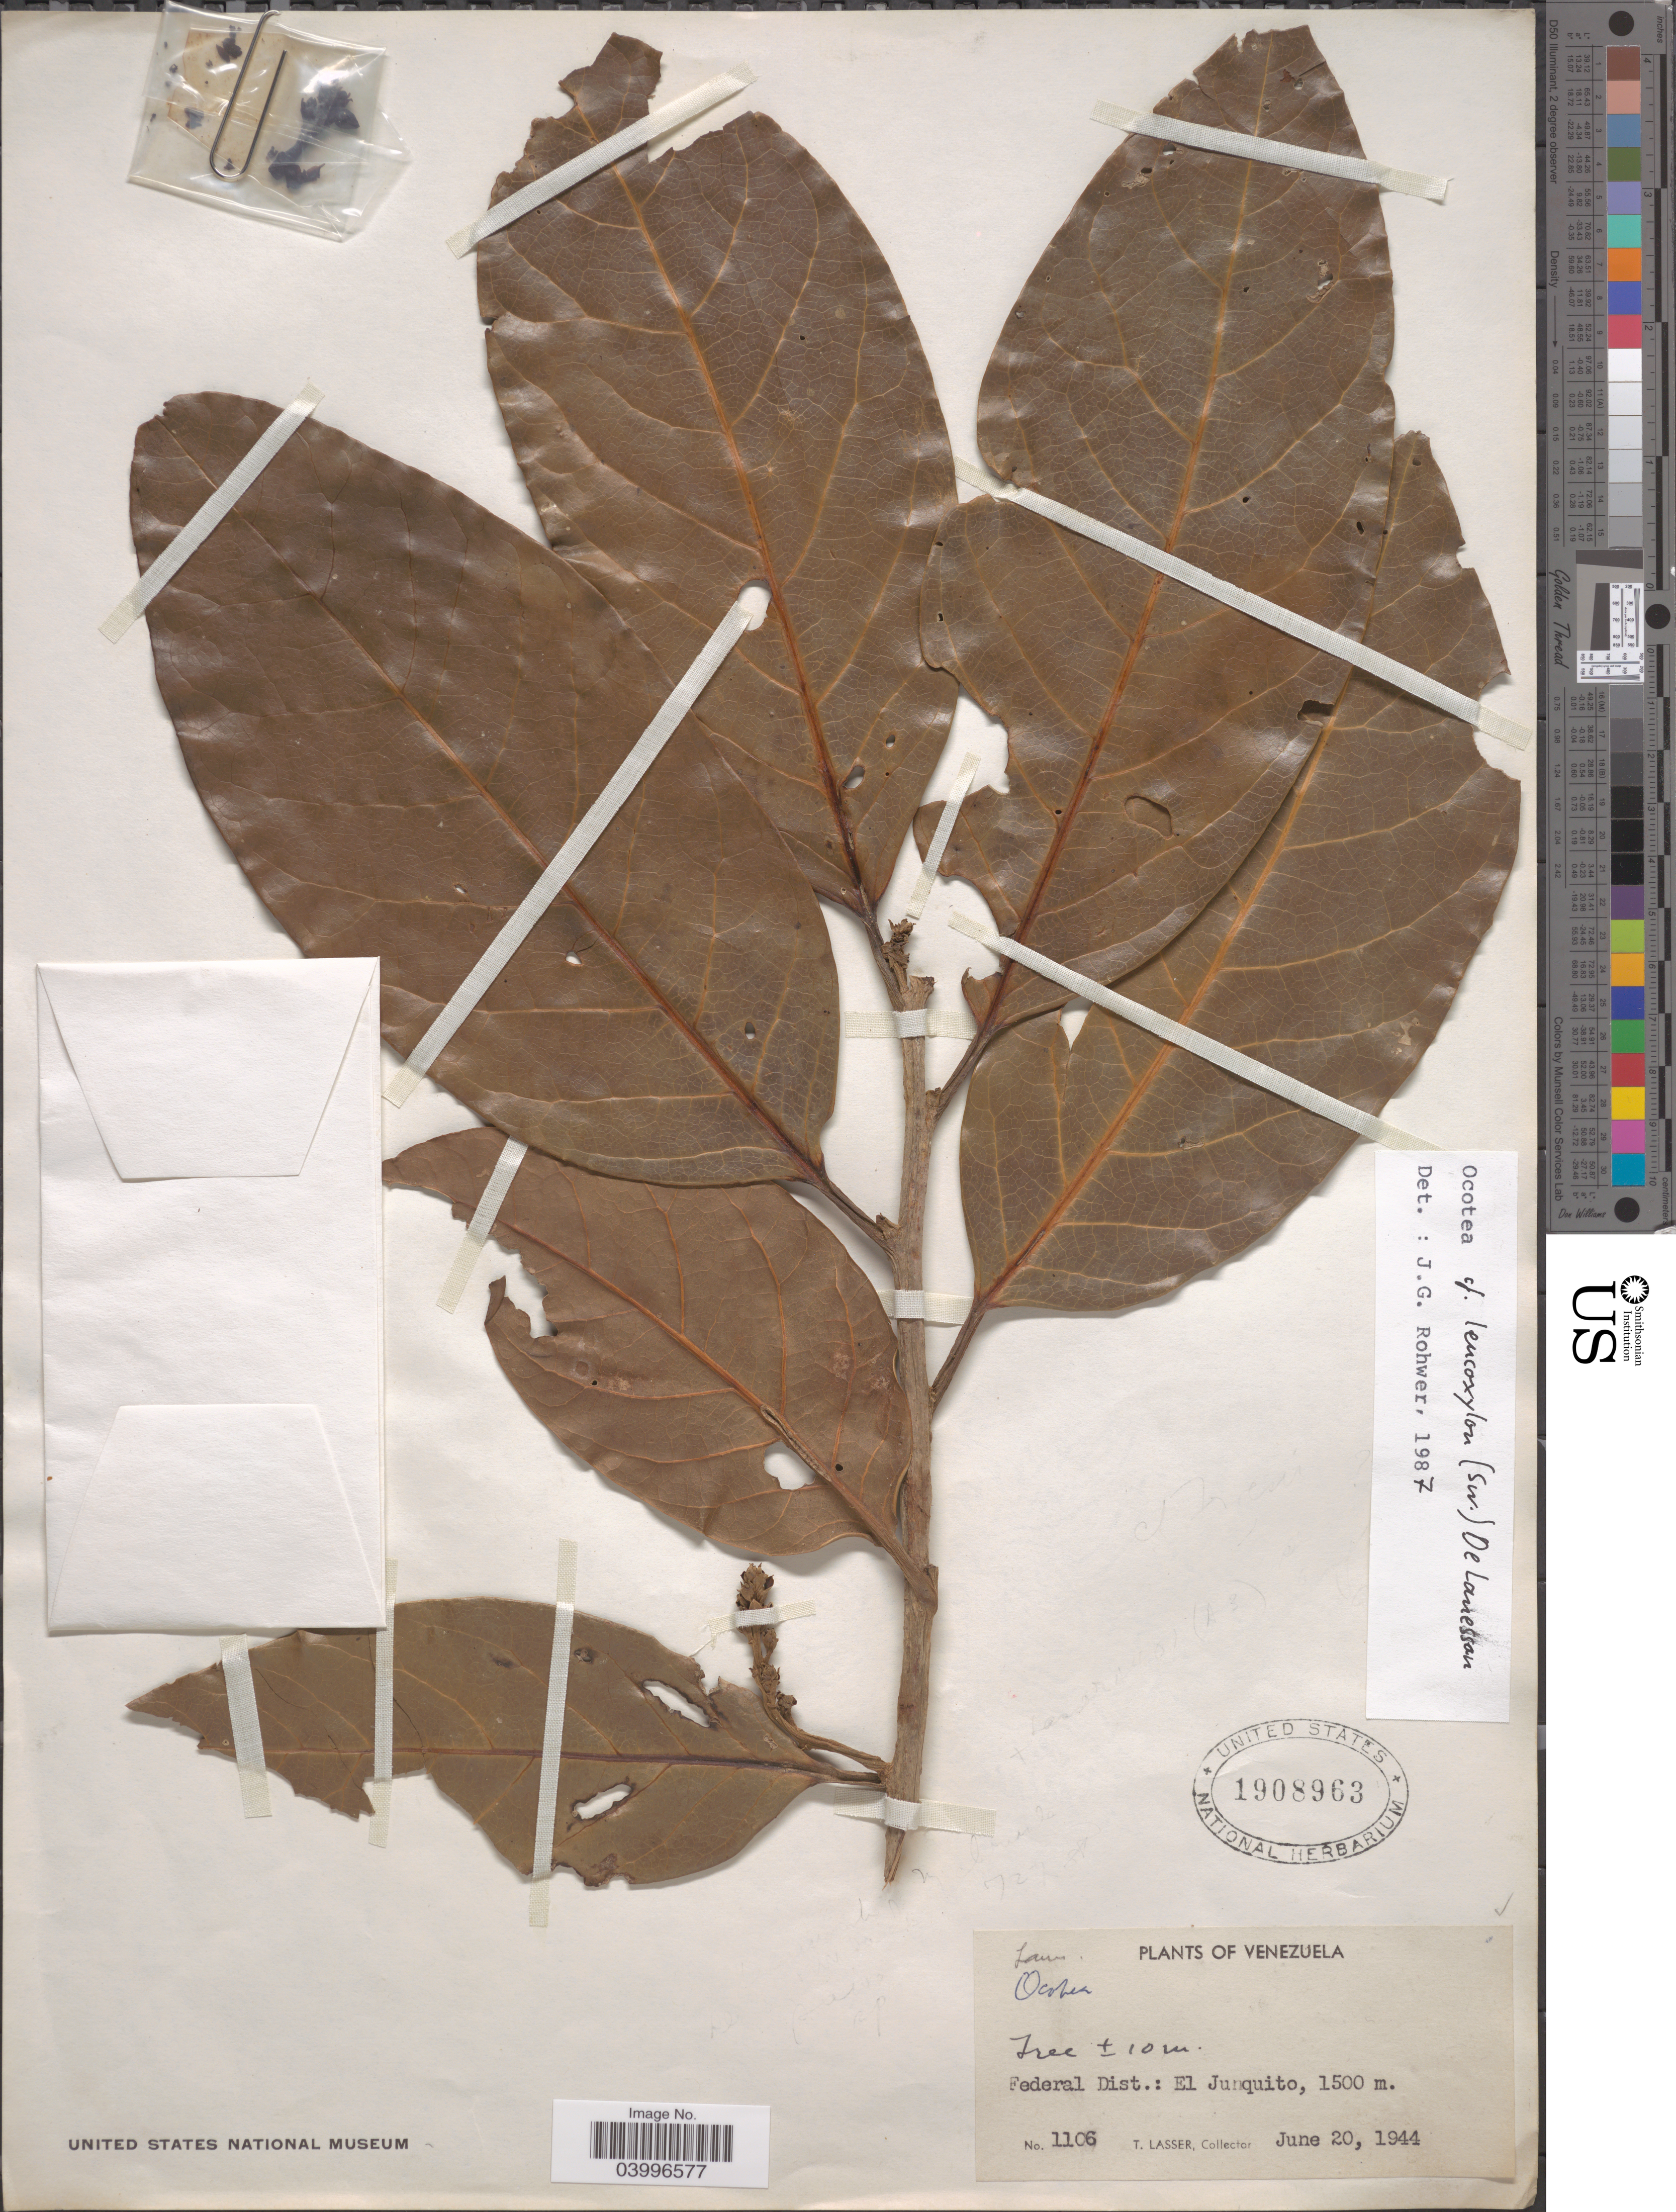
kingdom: Plantae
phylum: Tracheophyta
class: Magnoliopsida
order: Laurales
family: Lauraceae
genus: Ocotea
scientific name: Ocotea leucoxylon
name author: (Sw.) Laness.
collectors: T. Lasser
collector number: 1106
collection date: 1944-06-20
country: Venezuela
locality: Federal Dist.: El Junquito.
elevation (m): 1500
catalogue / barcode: US 1908963